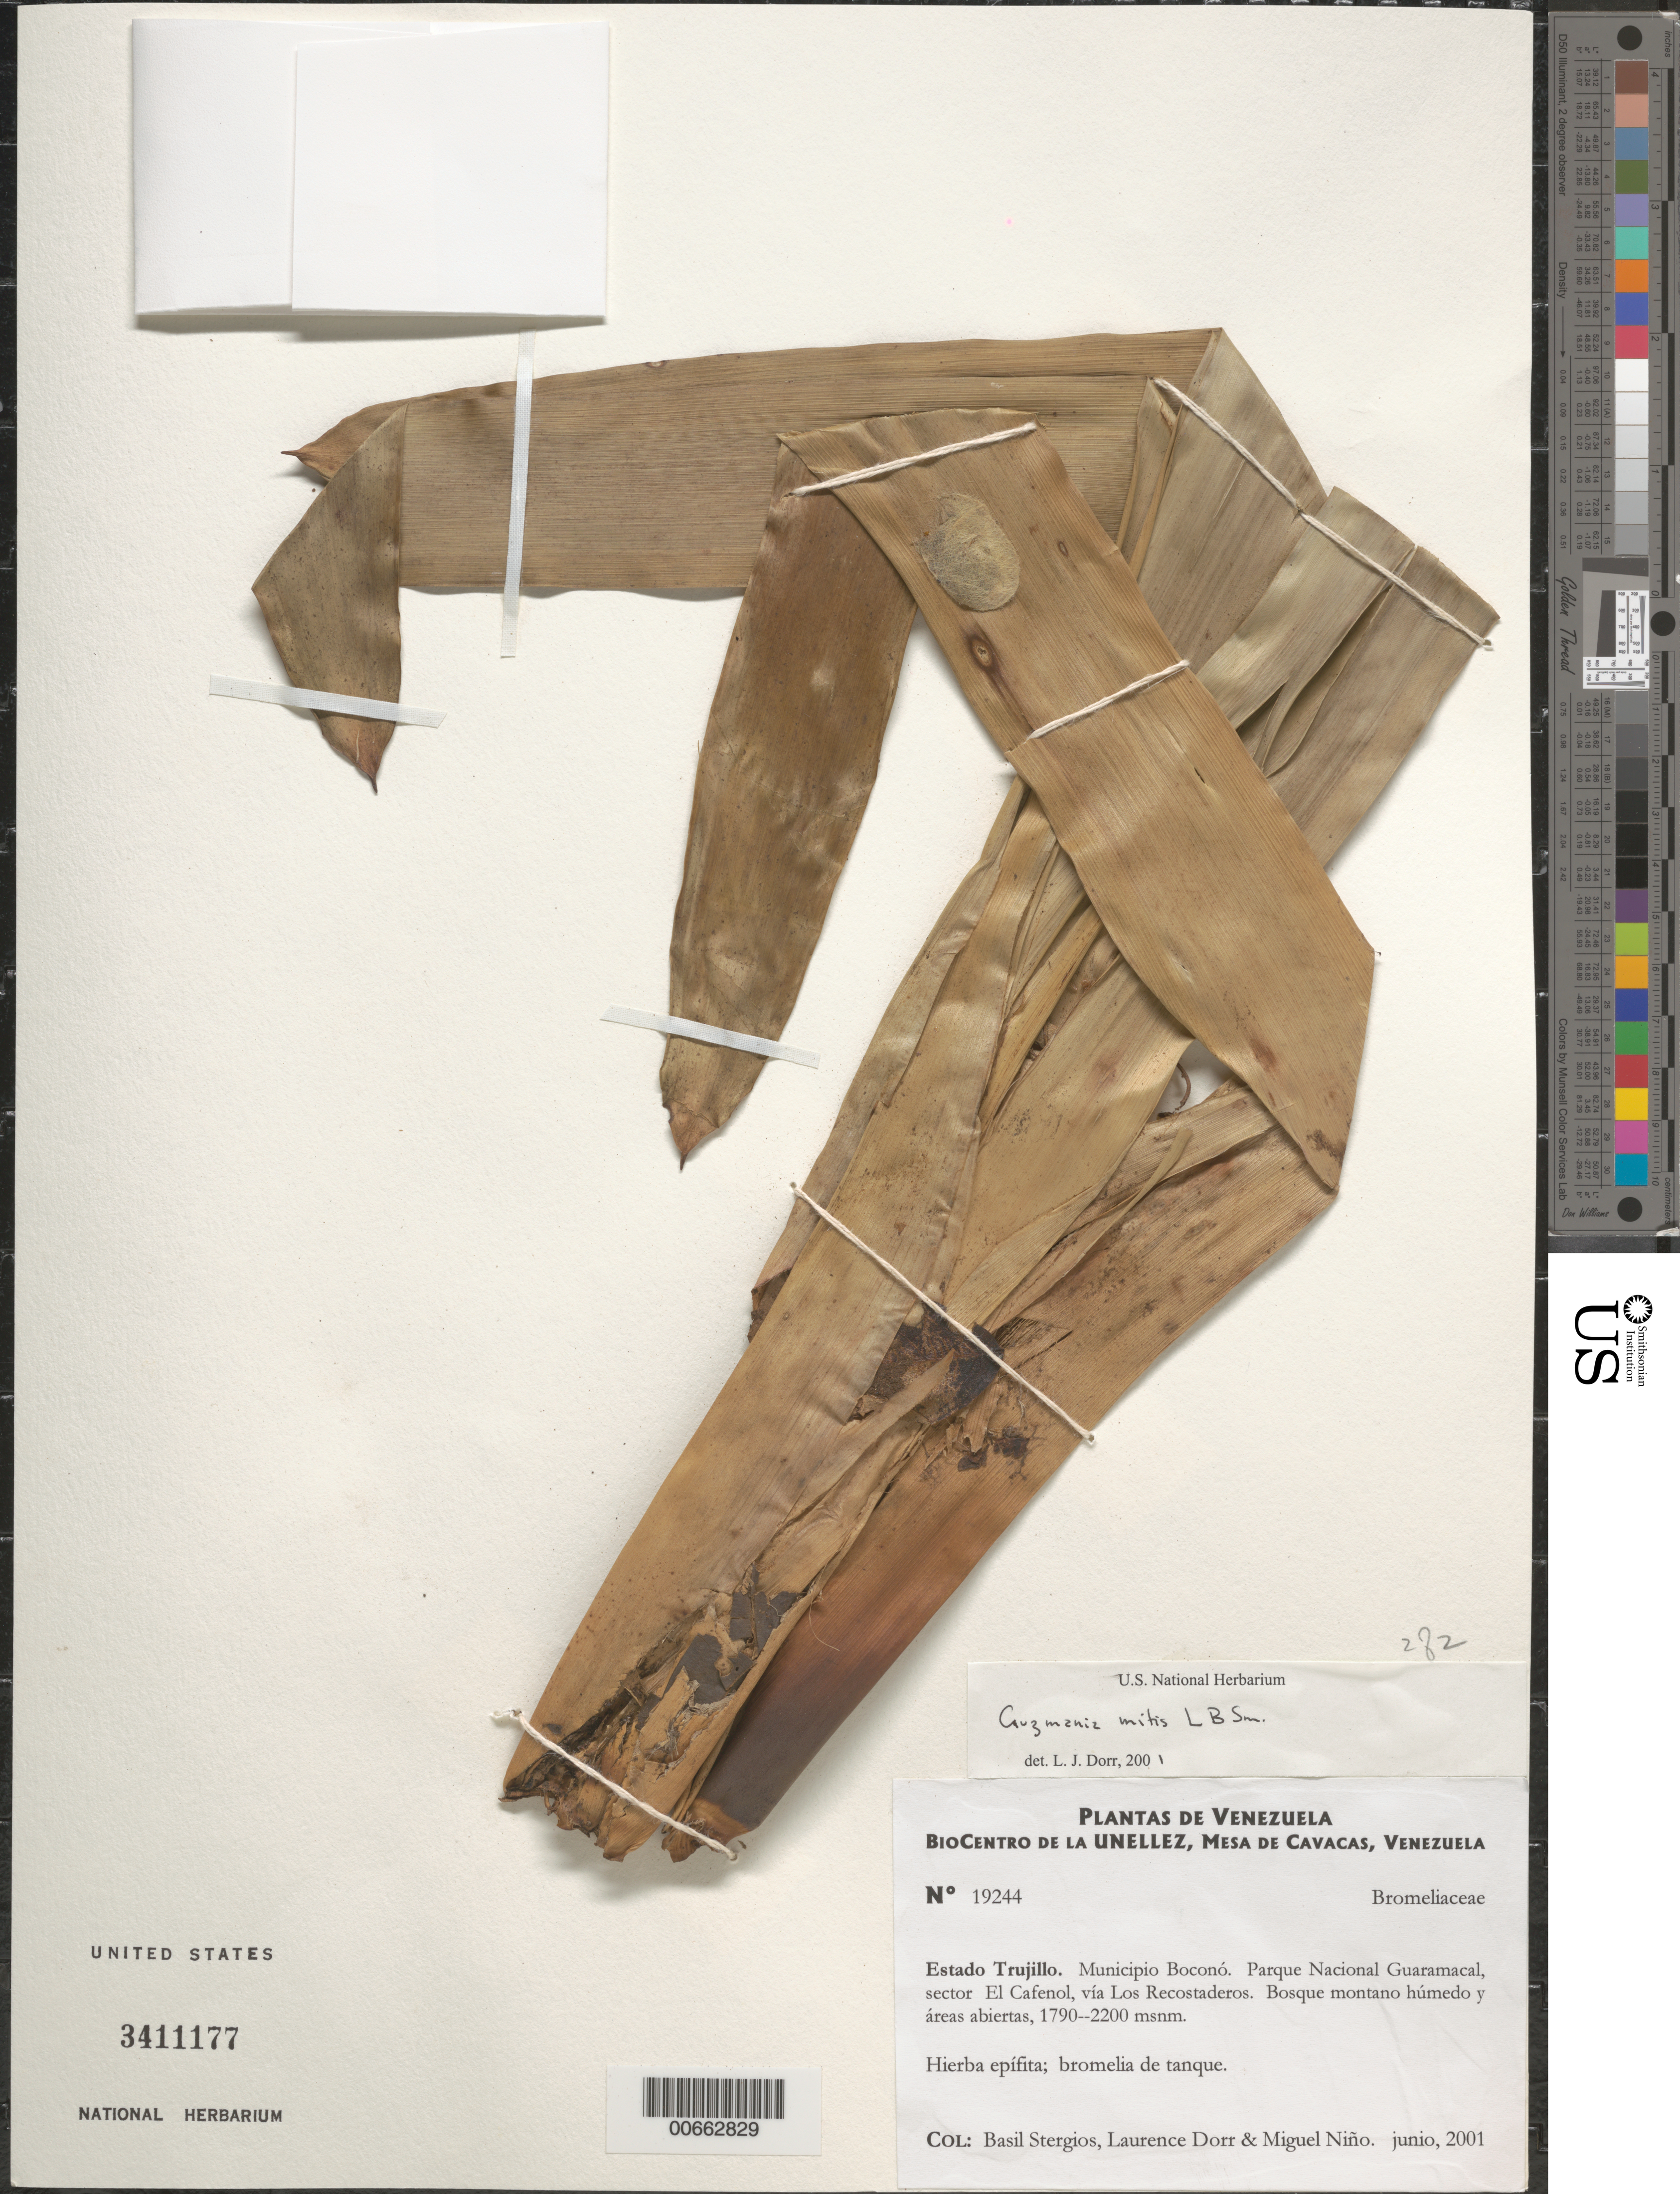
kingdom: Plantae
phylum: Tracheophyta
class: Liliopsida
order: Poales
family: Bromeliaceae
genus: Guzmania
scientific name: Guzmania mitis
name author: L.B. Sm.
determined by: Dorr, L. J., (BOT), Smithsonian Institution - National Museum of Natural History (UNITED STATES)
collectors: B. G. Stergios, L. J. Dorr & S. M. Niño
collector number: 19244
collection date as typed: Jun 2001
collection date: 2001-06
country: Venezuela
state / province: Trujillo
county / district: Boconó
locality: Parque Nacional Guaramacal, sector El Cafenol vía Los Recostaderos.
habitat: Bosque montano húmedo y áreas abiertas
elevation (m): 1790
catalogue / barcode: US 3411177